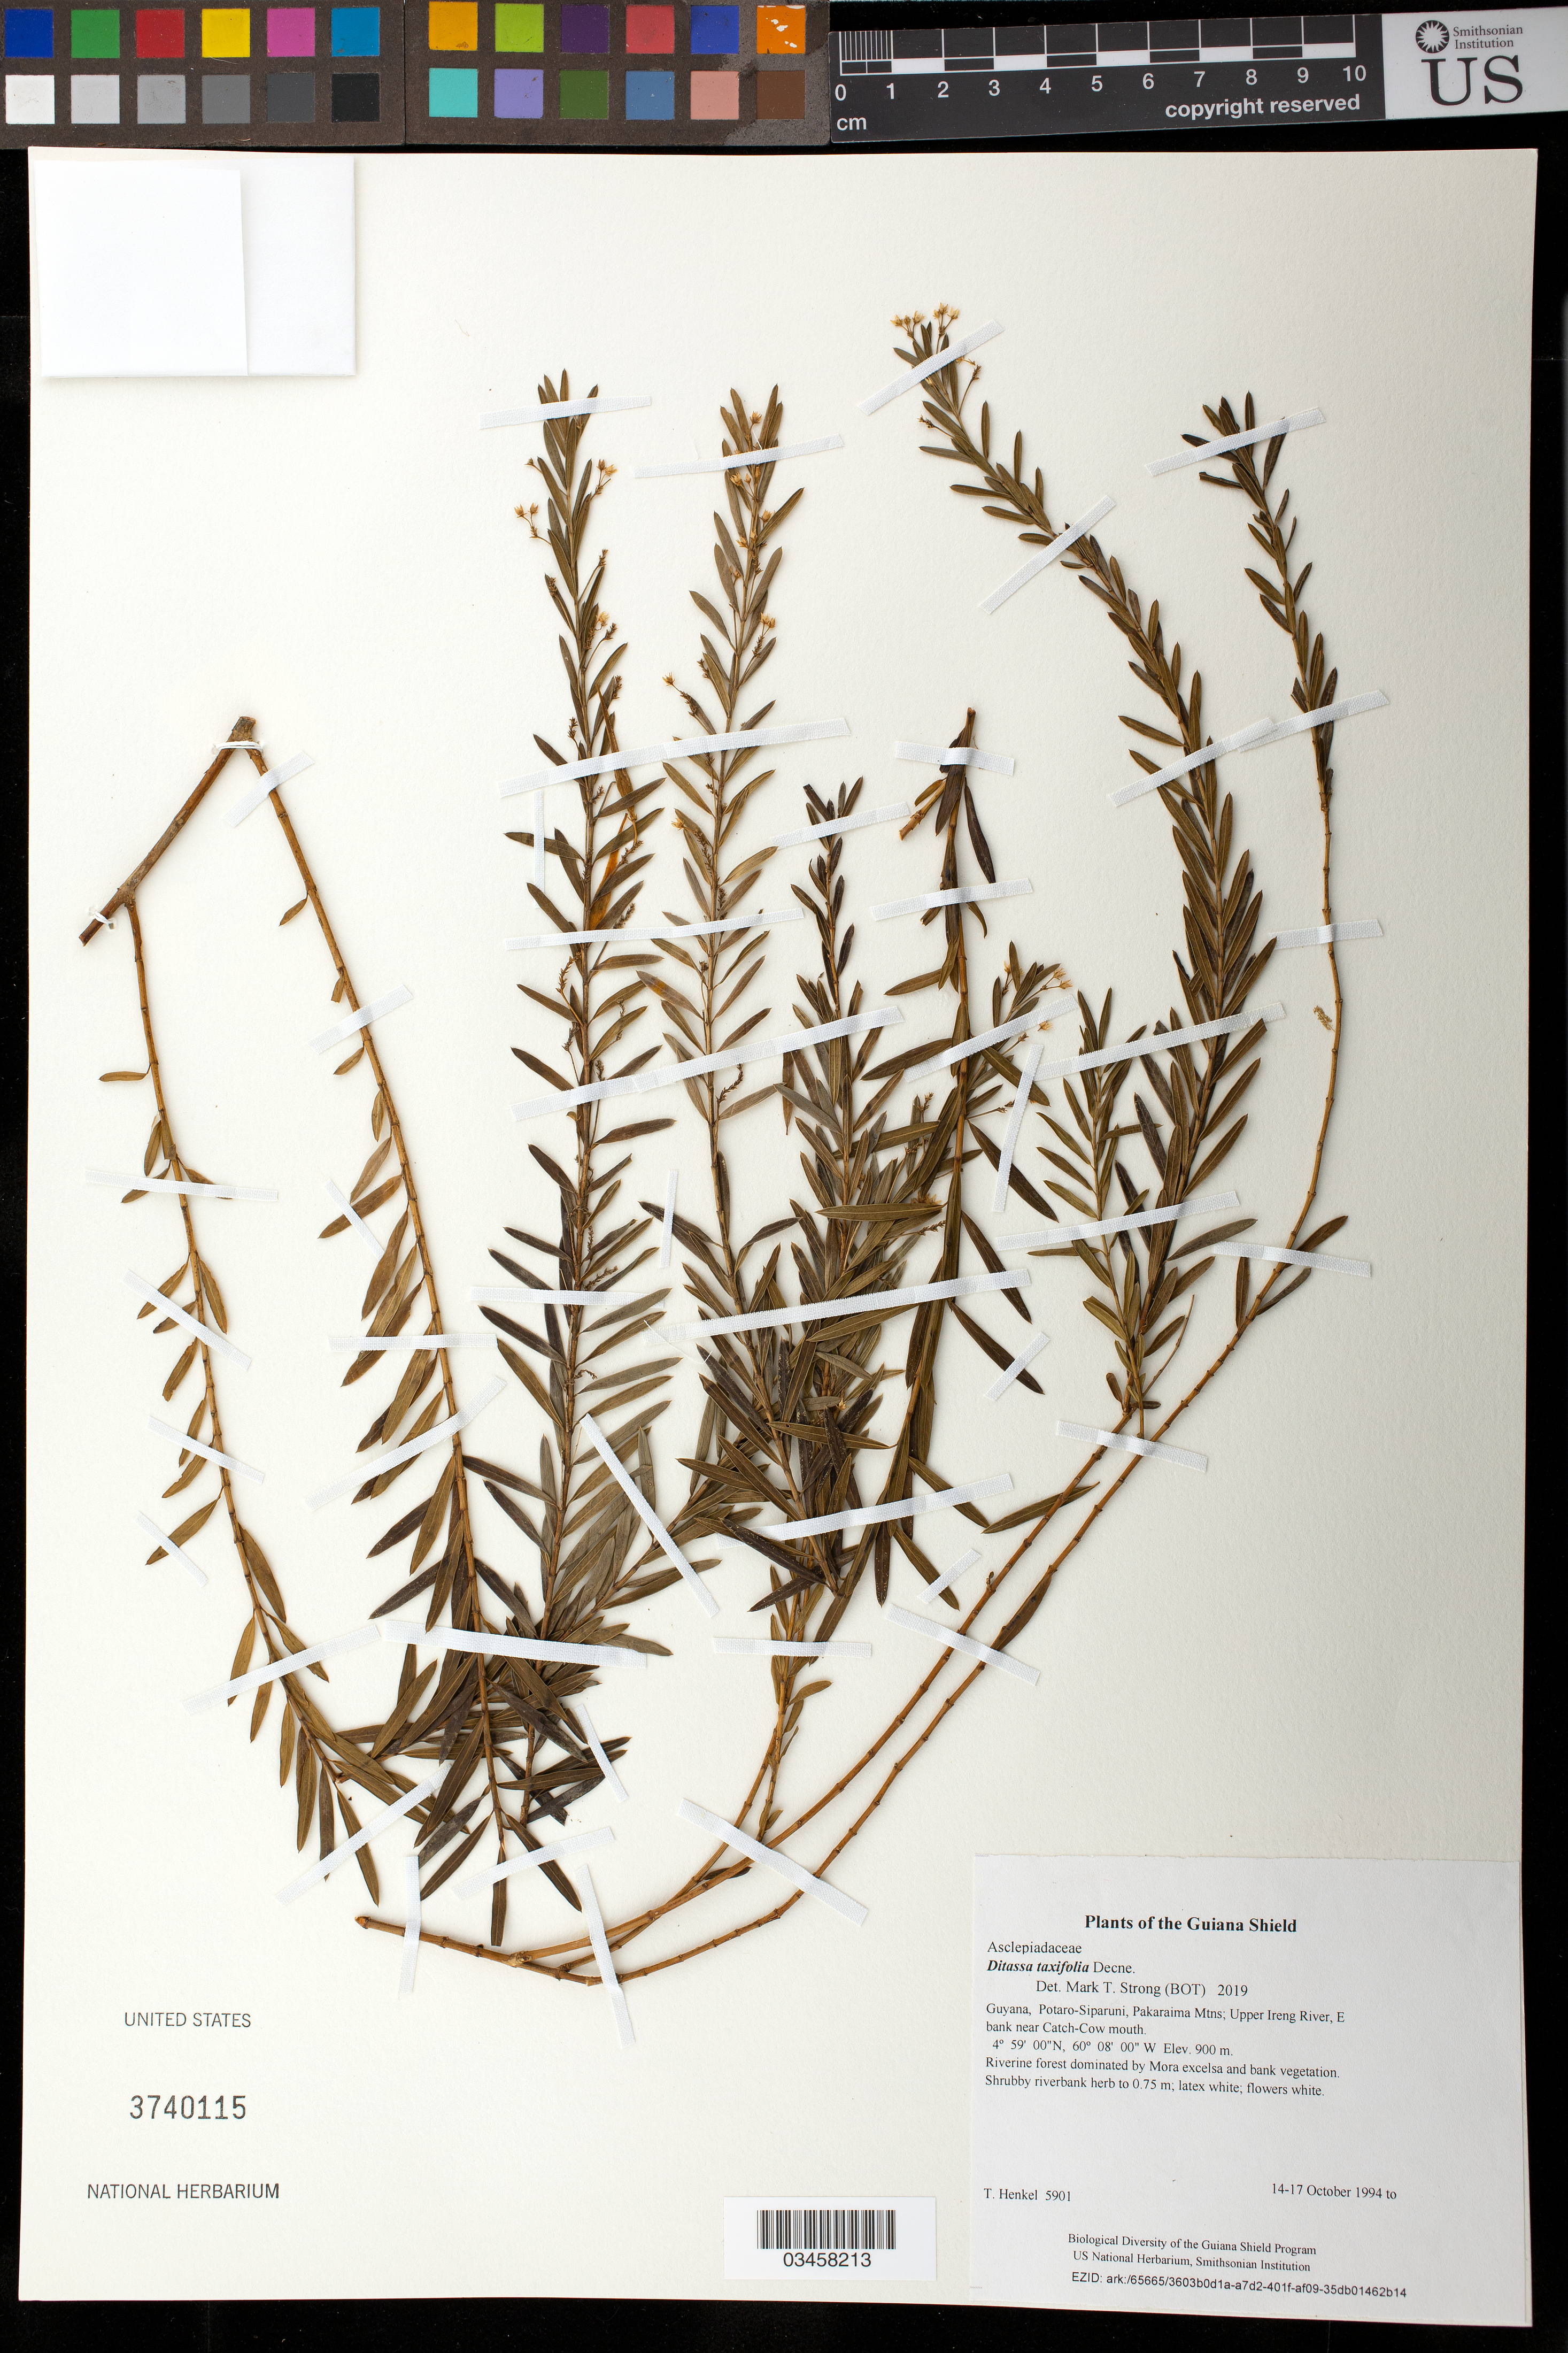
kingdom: Plantae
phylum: Tracheophyta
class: Magnoliopsida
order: Gentianales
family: Apocynaceae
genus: Ditassa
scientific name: Ditassa taxifolia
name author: Decne.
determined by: Strong, Mark T., (BOT), Smithsonian Institution - National Museum of Natural History (UNITED STATES)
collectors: T. Henkel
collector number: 5901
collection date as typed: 14-17 October 1994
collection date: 1994-10-14/1994-10-17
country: Guyana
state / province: Potaro-Siparuni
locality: Pakaraima Mtns; Upper Ireng River, E bank near Catch-Cow mouth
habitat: Riverine forest dominated by Mora excelsa and bank vegetation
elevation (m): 900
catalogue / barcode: US 3740115